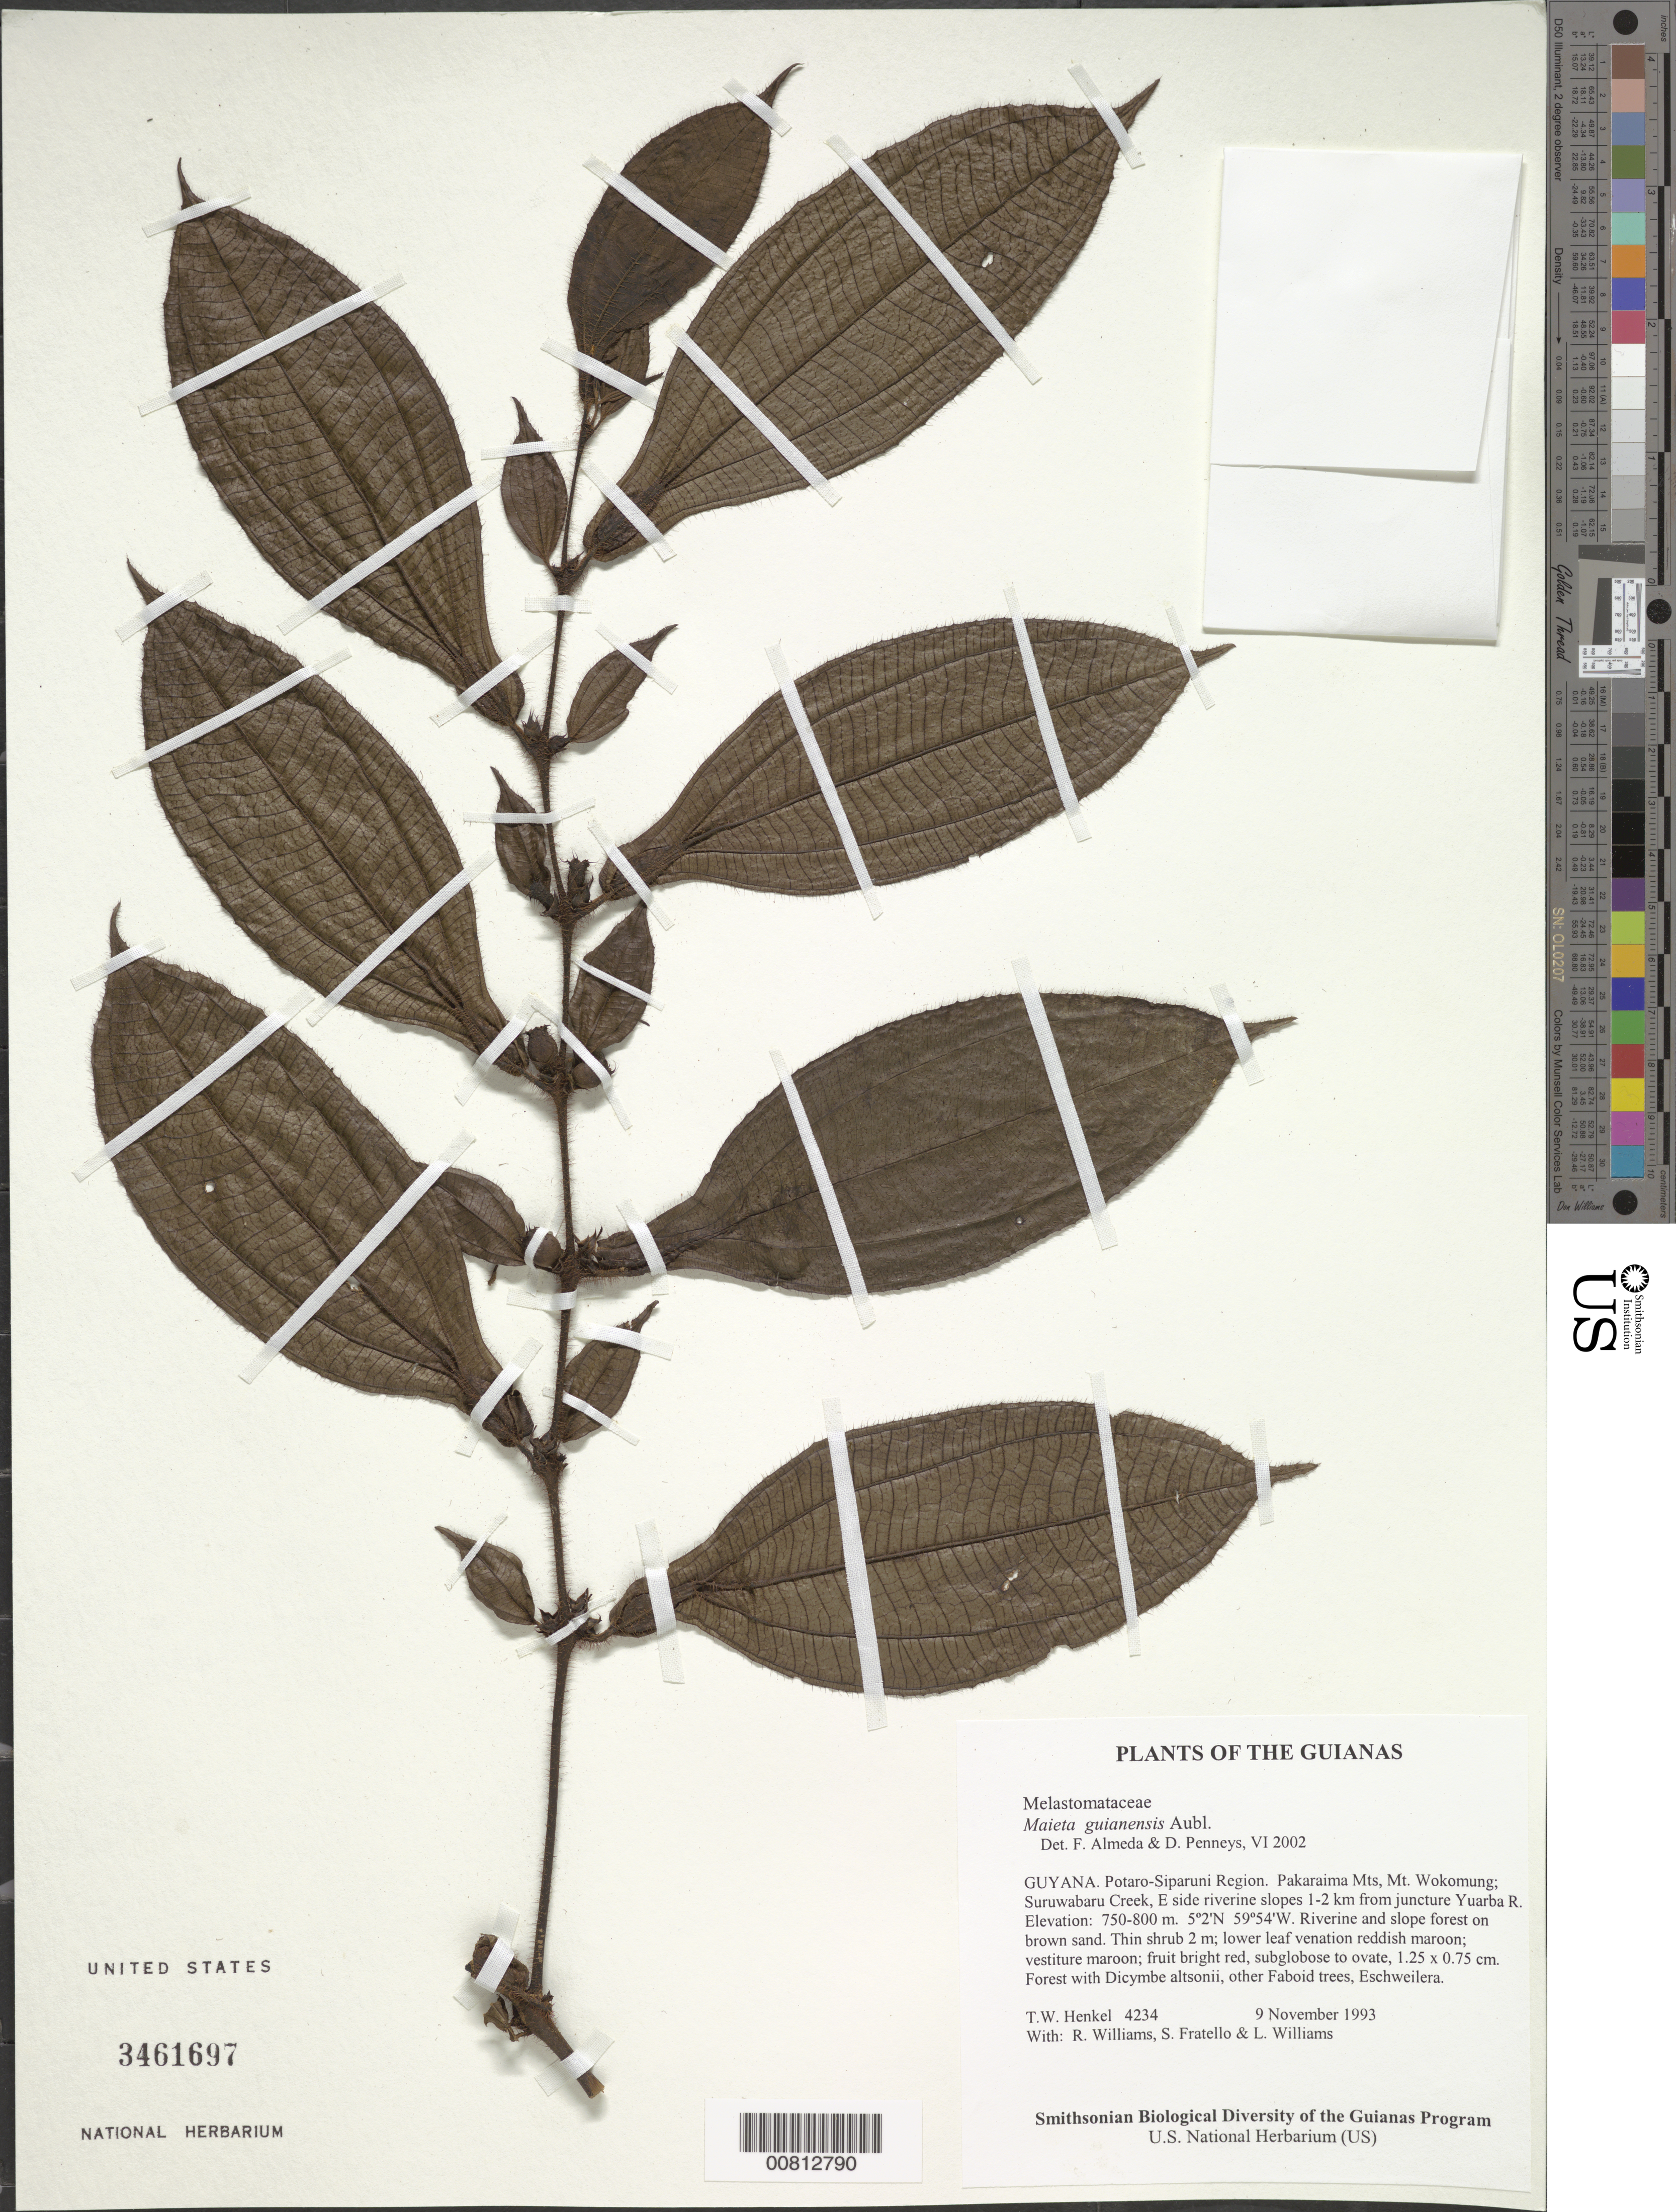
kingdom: Plantae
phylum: Tracheophyta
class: Magnoliopsida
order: Myrtales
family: Melastomataceae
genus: Maieta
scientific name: Maieta guianensis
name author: Aubl.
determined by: Almeda, F.; Penneys, D. S.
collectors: T. Henkel, R. Williams, S. Fratello & L. Williams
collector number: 4234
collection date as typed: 9 November 1993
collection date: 1993-11-09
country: Guyana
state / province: Potaro-Siparuni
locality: Pakaraima Mts, Mt. Wokomung; Suruwabaru Creek, E side riverine slopes 1-2 km from juncture Yuarba R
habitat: Riverine and slope forest on brown sand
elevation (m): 750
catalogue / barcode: US 3461697